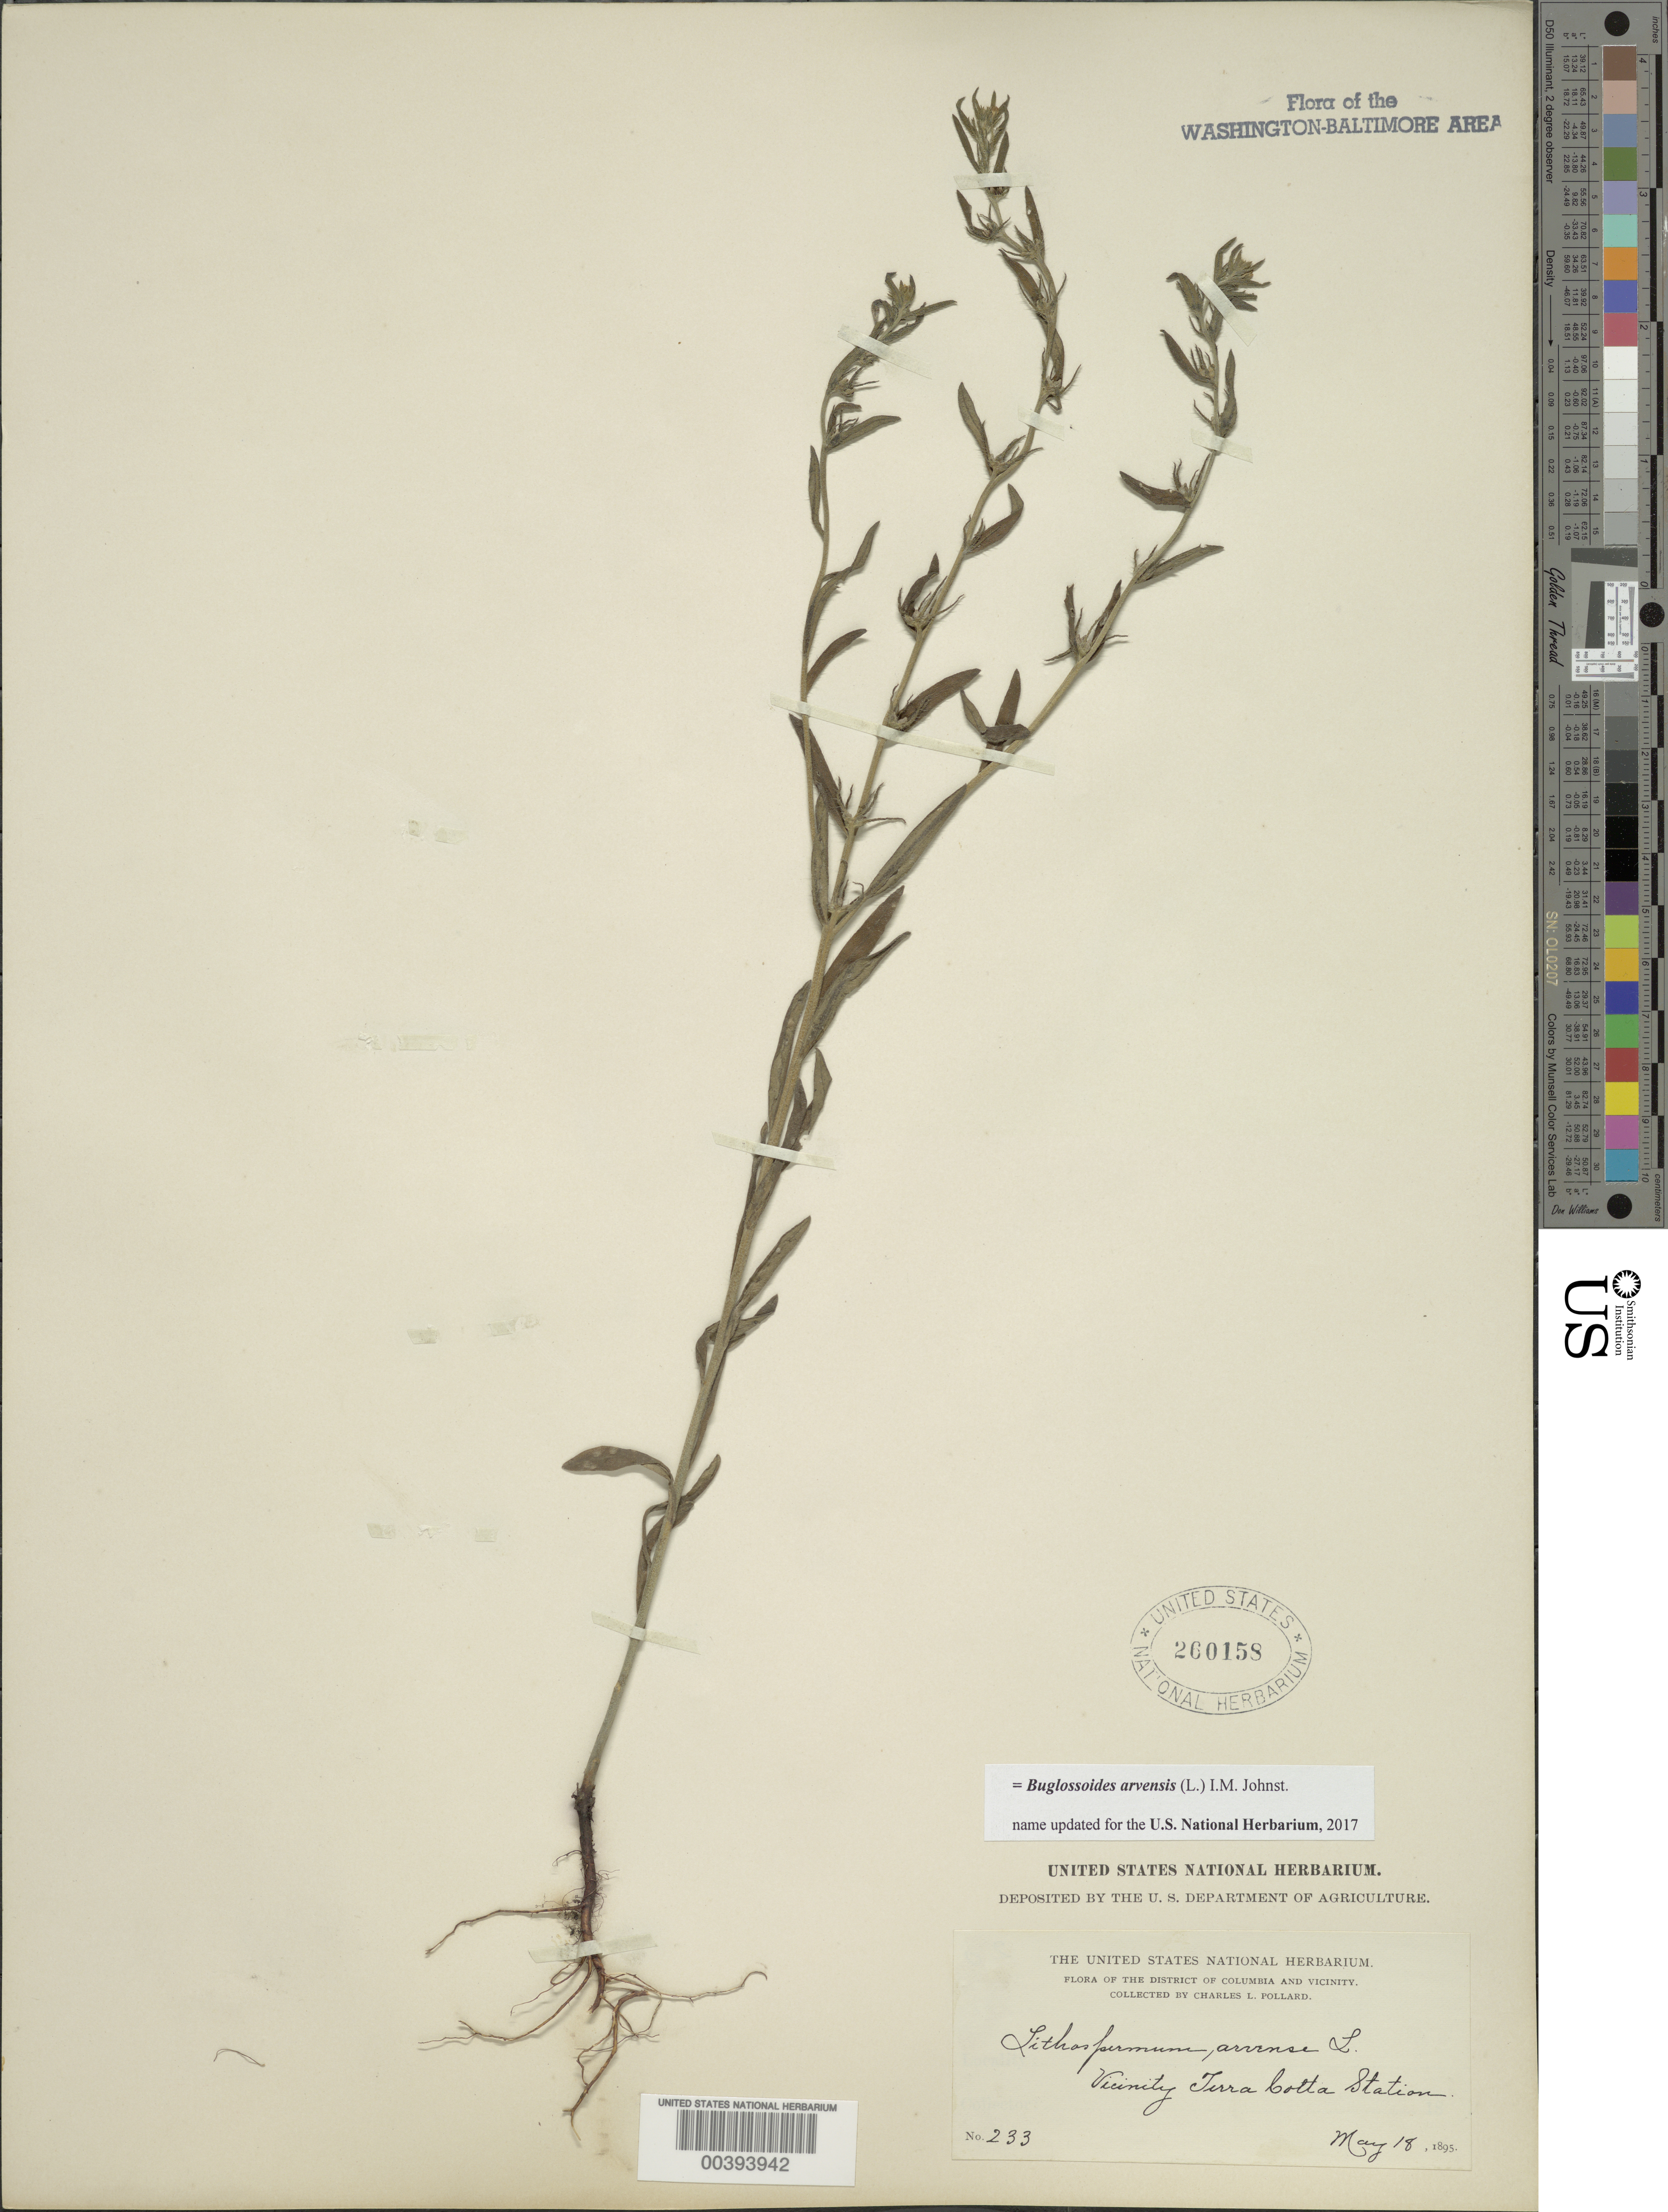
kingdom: Plantae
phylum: Tracheophyta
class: Magnoliopsida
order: Boraginales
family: Boraginaceae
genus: Buglossoides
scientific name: Buglossoides arvensis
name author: (L.) I.M. Johnst.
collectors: C. L. Pollard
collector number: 233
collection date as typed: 18 May 1895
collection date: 1895-05-18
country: United States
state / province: District of Columbia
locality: Terra Cotta Station vicinity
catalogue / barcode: US 260158